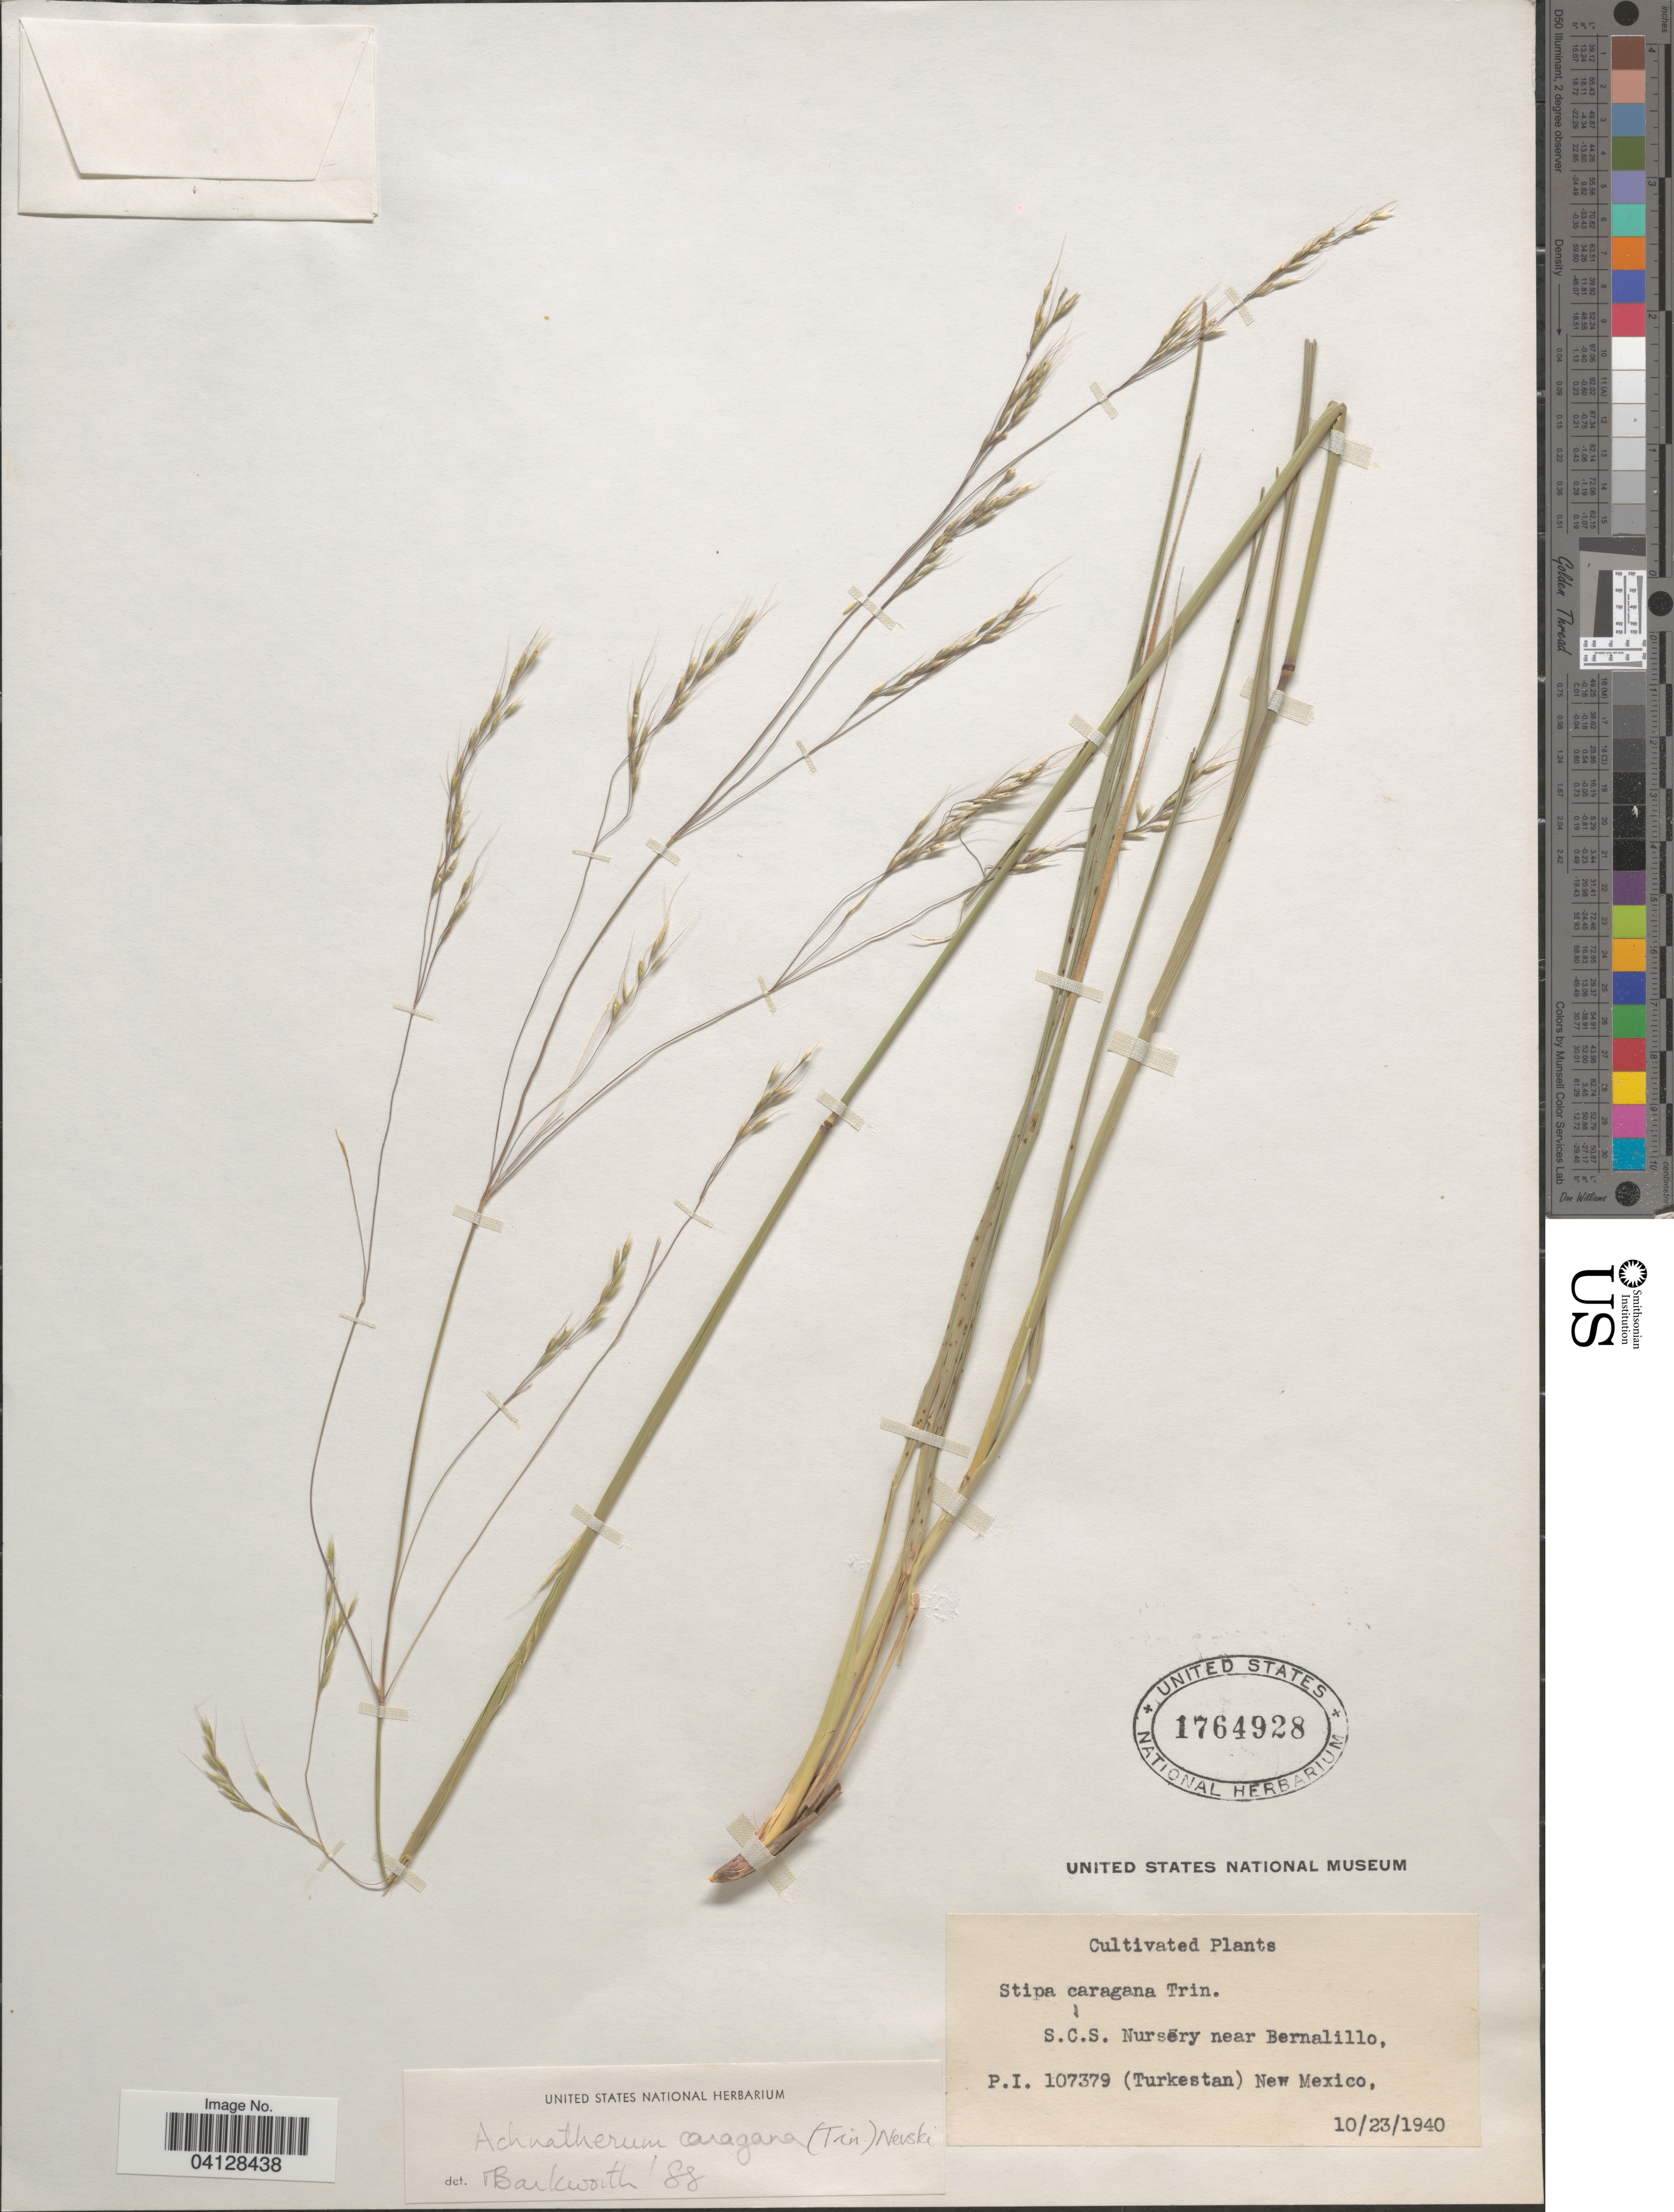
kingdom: Plantae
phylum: Tracheophyta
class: Liliopsida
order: Poales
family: Poaceae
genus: Achnatherum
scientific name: Achnatherum caragana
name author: (Trin.) Nevski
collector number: PI107379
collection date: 1940-10-23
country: United States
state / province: New Mexico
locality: Cultivated. S.C.S. Nursery near Bernalillo.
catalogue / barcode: US 1764928